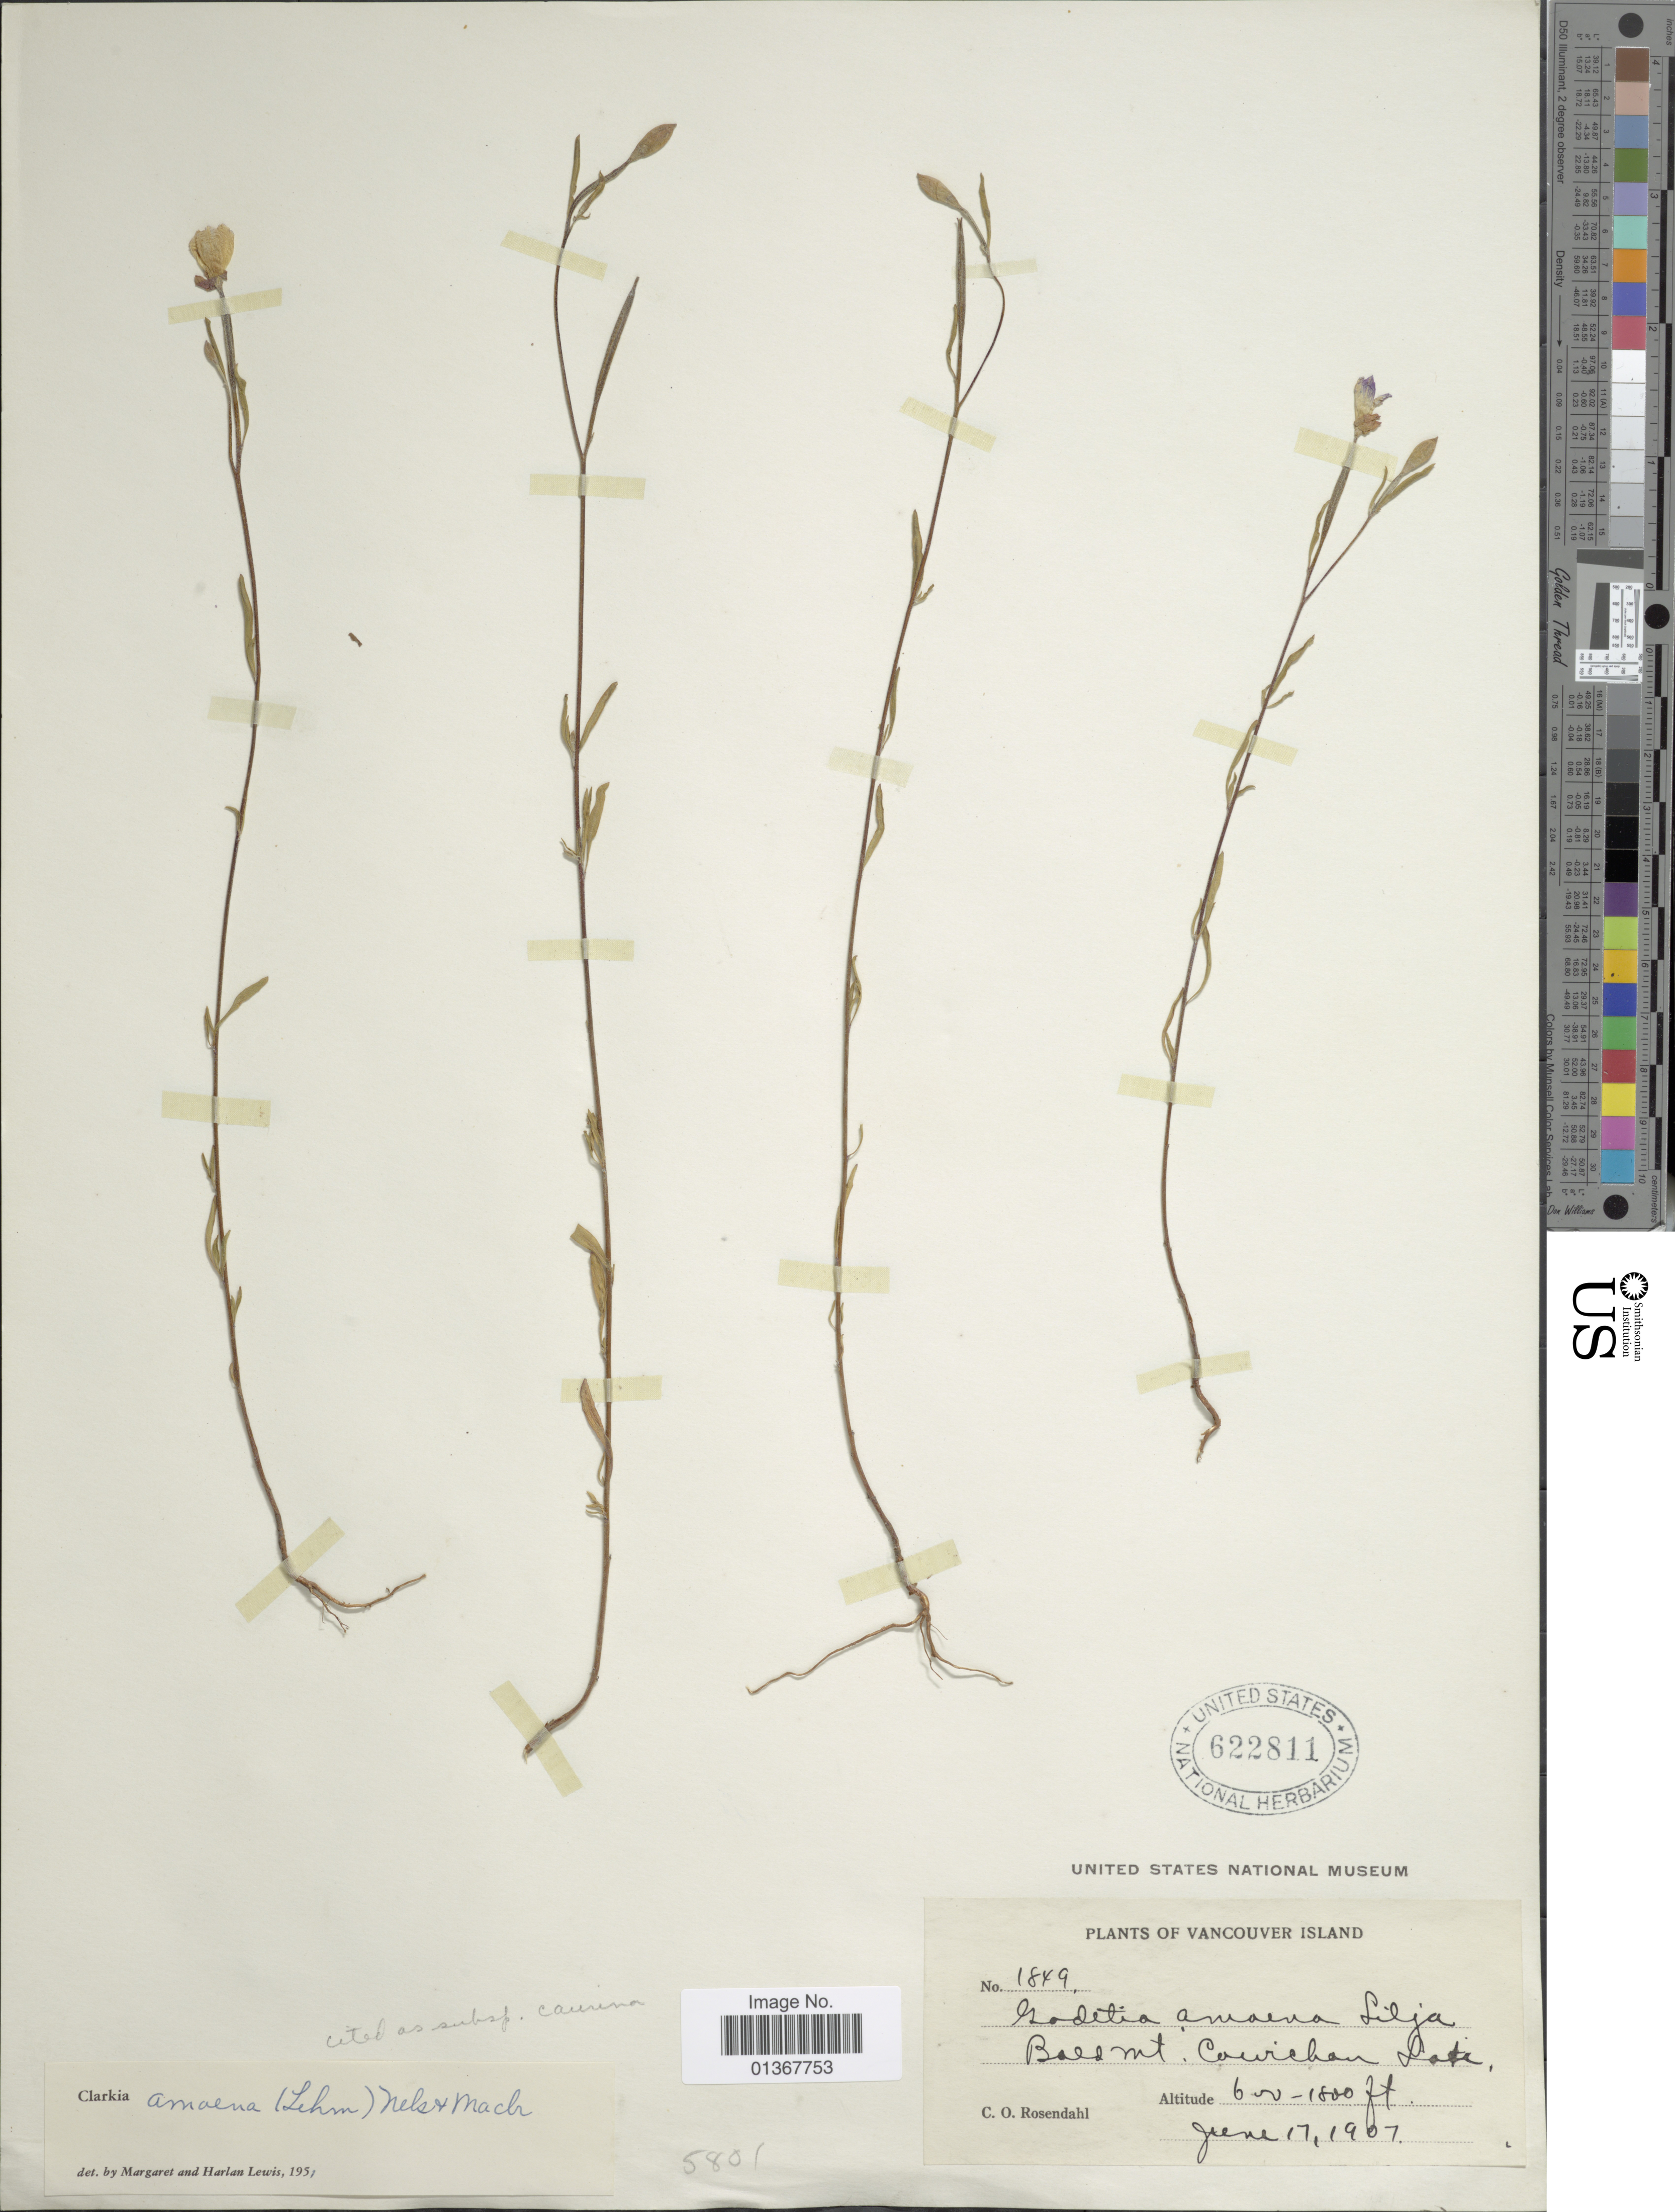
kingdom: Plantae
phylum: Tracheophyta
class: Magnoliopsida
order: Myrtales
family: Onagraceae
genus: Clarkia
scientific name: Clarkia amoena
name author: (Lehm.) A. Nelson & J.F. Macbr.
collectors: C. O. Rosendahl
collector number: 1849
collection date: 1907-06-17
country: Canada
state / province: British Columbia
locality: Vancouver Island. Bald Mt. Cowichan Lake.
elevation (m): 183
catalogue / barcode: US 622811